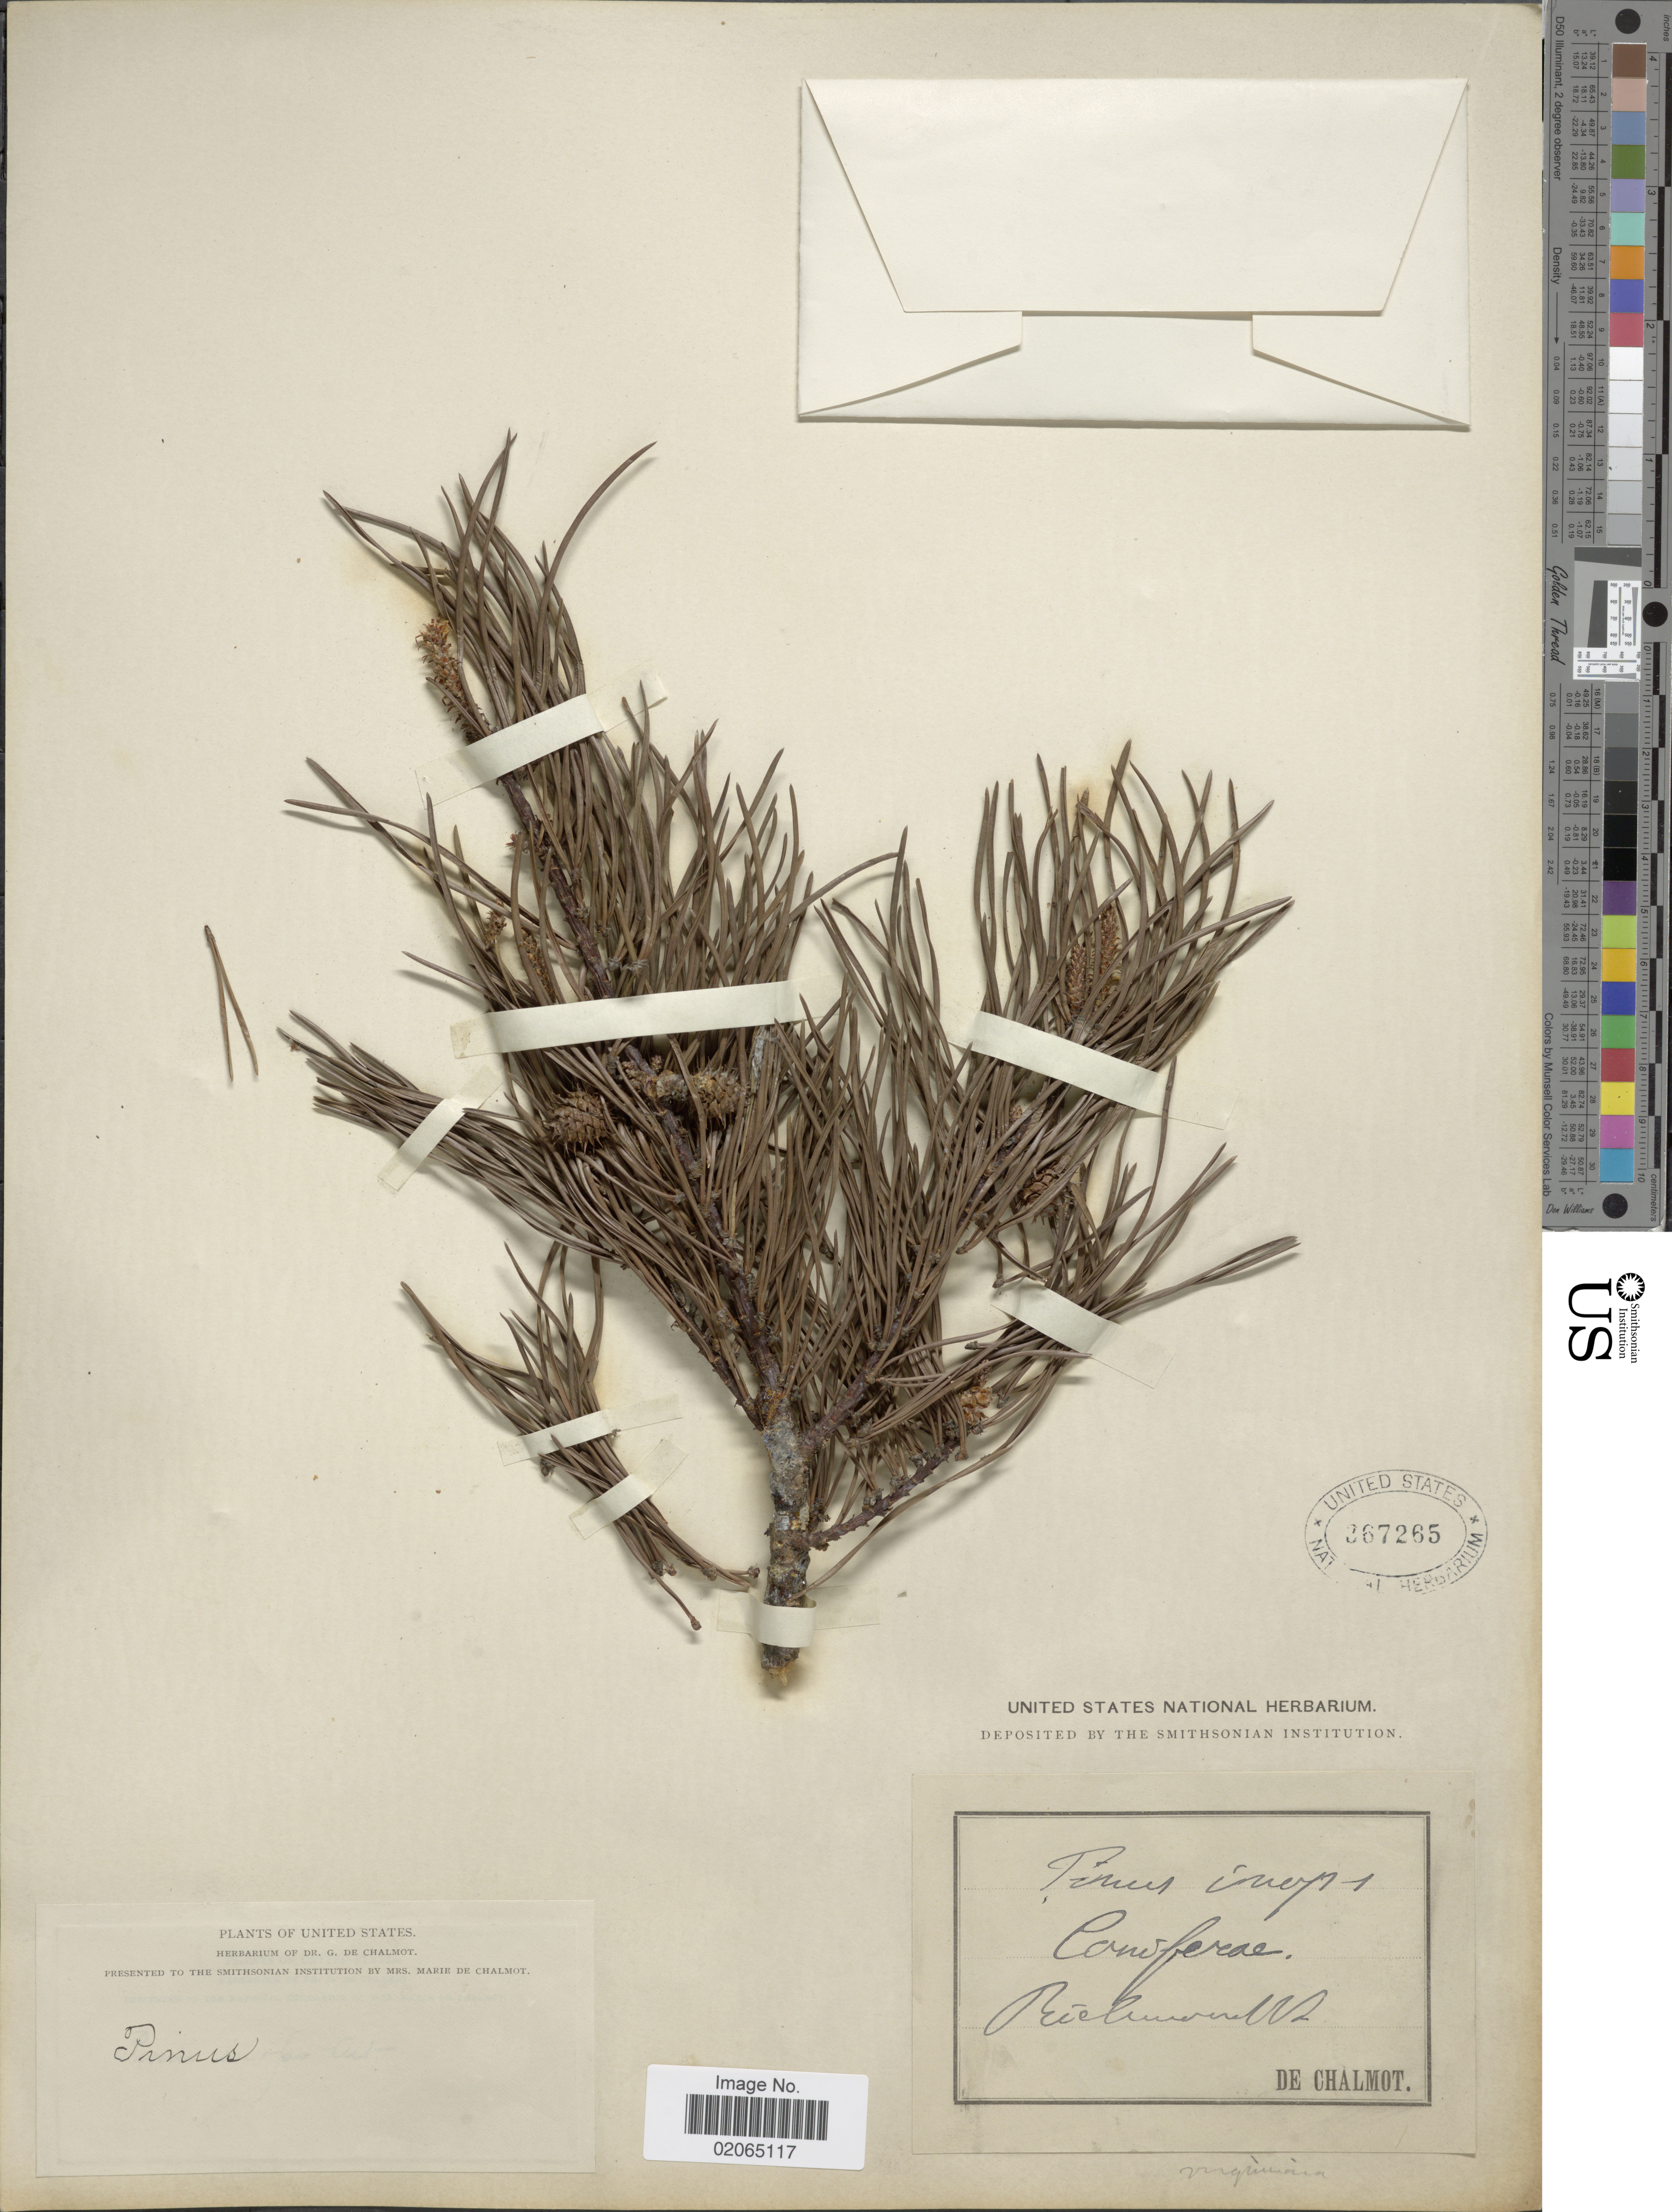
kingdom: Plantae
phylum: Tracheophyta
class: Pinopsida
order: Pinales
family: Pinaceae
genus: Pinus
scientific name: Pinus virginiana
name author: Mill.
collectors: G. de Chalmot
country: United States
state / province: Virginia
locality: Richmond Va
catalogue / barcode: US 367265